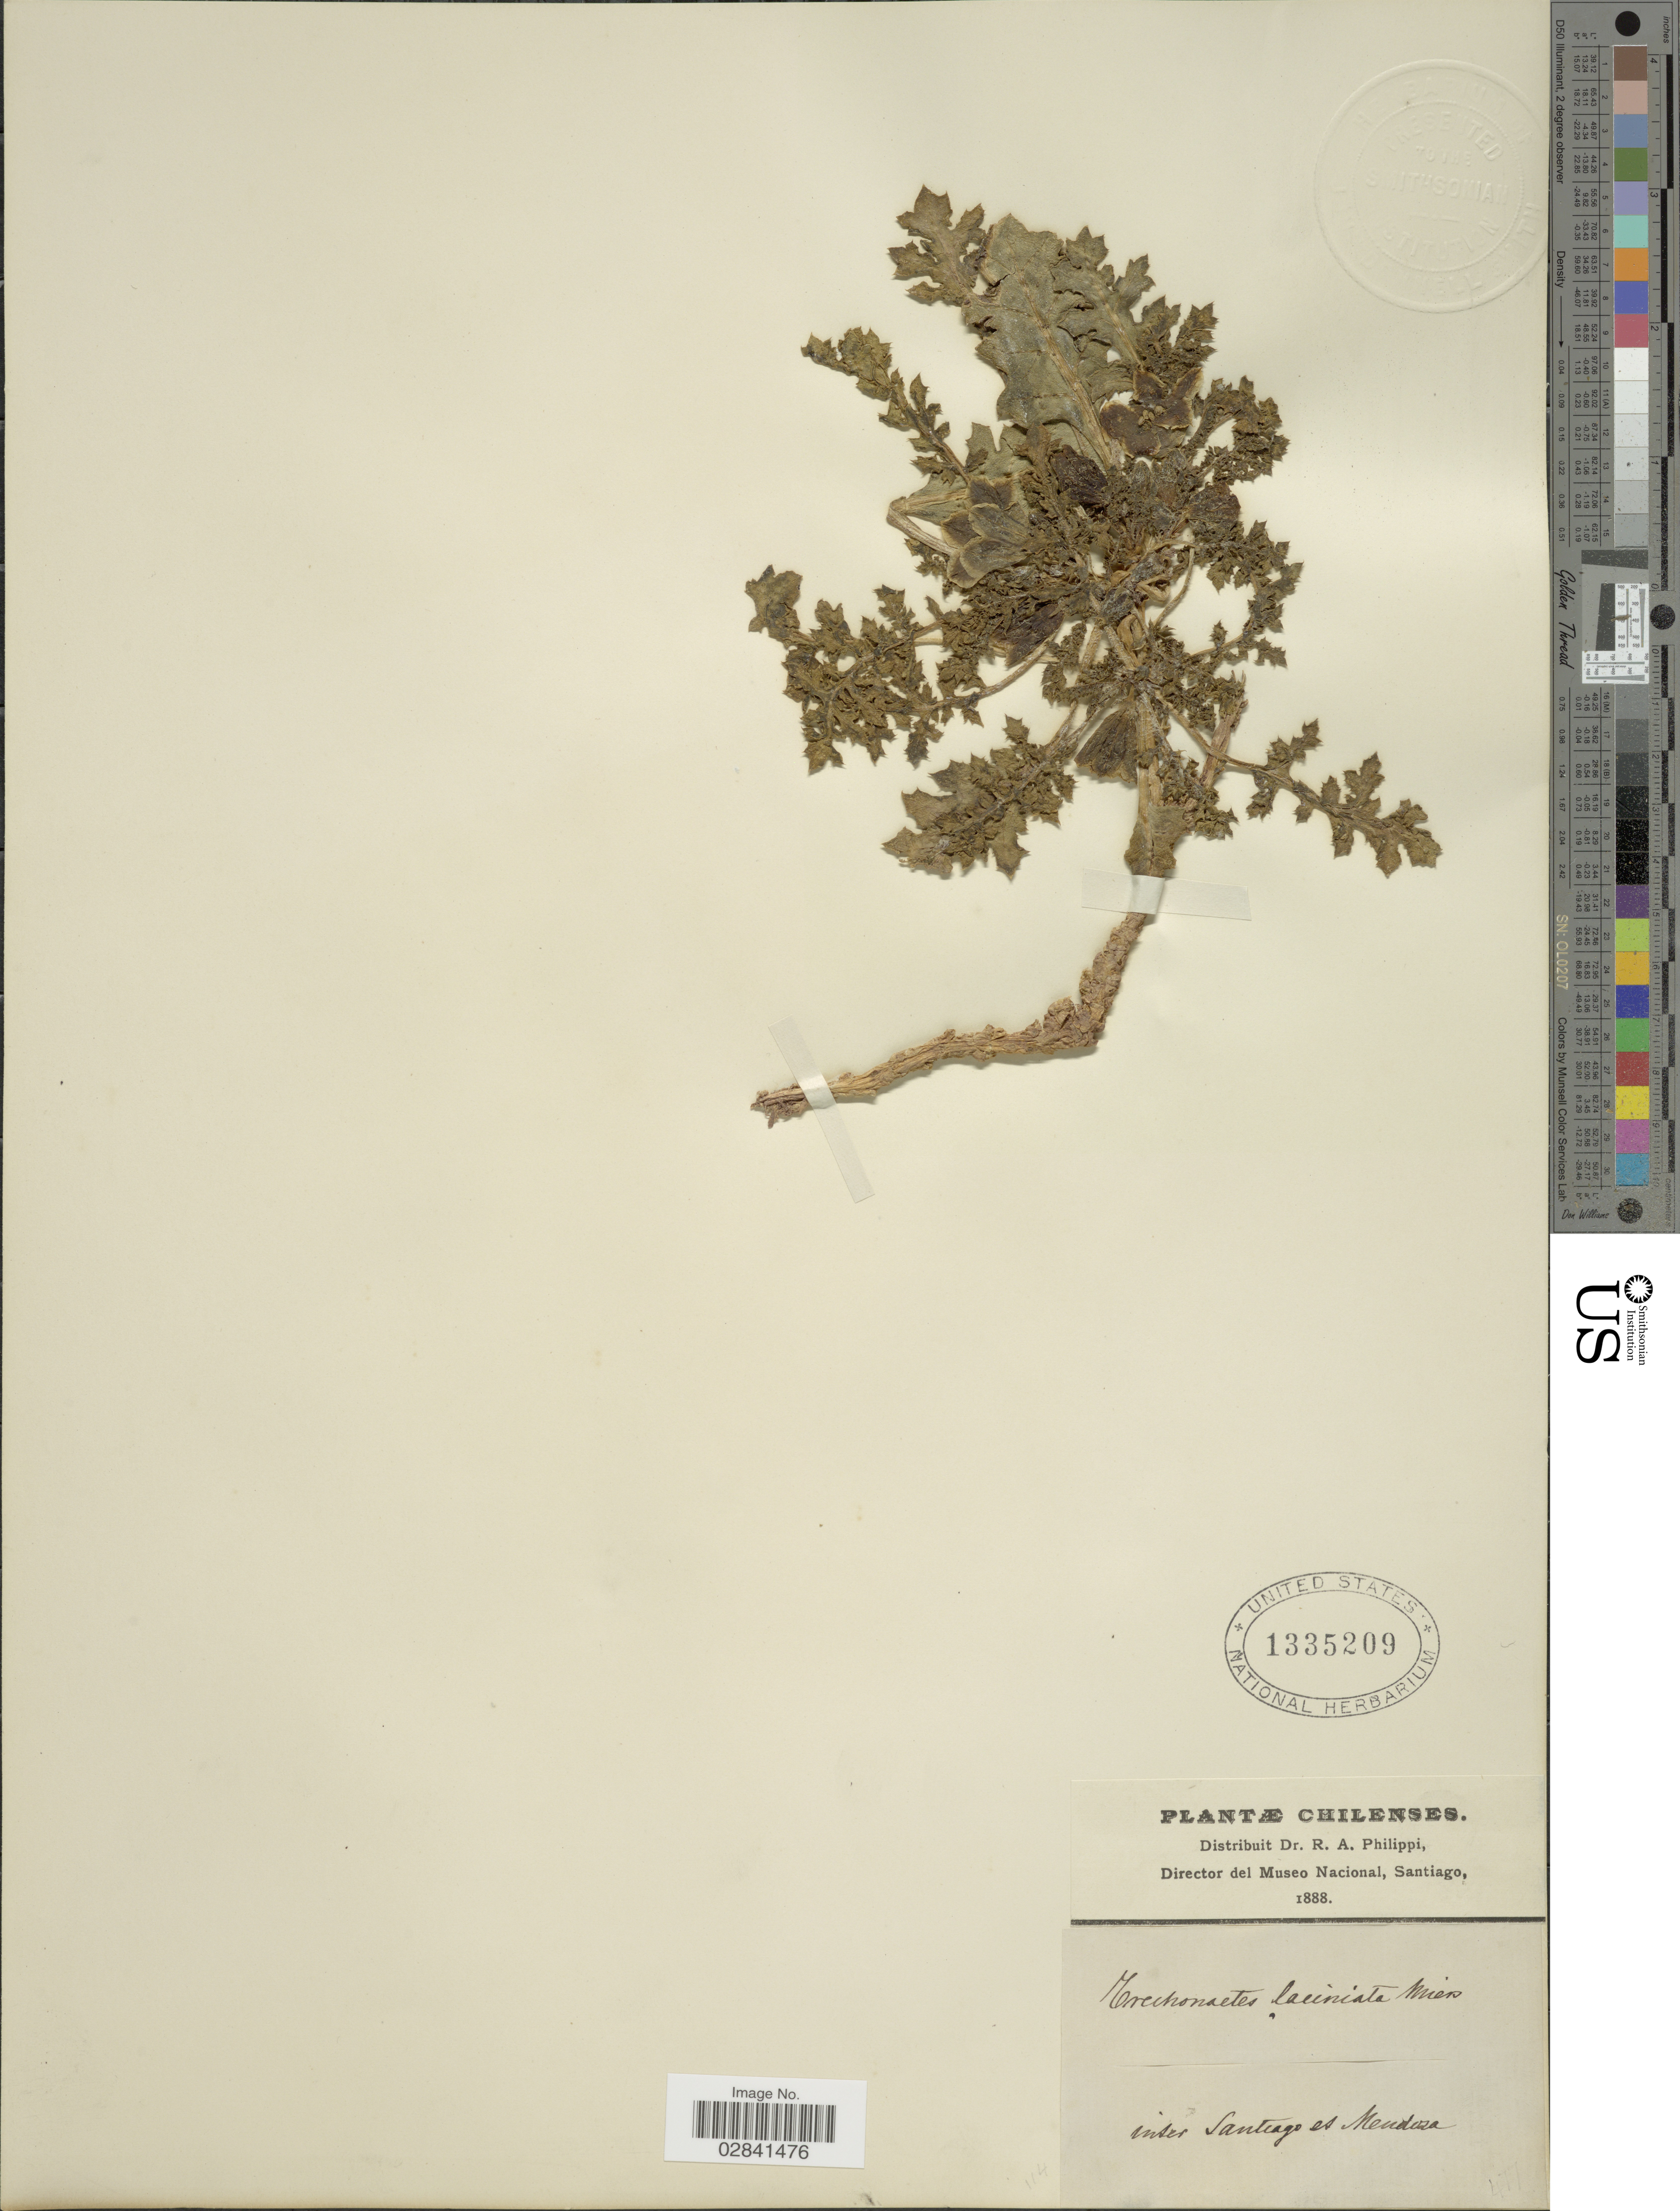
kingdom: Plantae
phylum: Tracheophyta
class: Magnoliopsida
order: Solanales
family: Solanaceae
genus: Jaborosa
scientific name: Jaborosa laciniata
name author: (Miers) Hunz.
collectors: R. A. Philippi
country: Chile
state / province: Región Metropolitana (RM)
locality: Inter Santiago et Mendoza.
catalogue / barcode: US 1335209